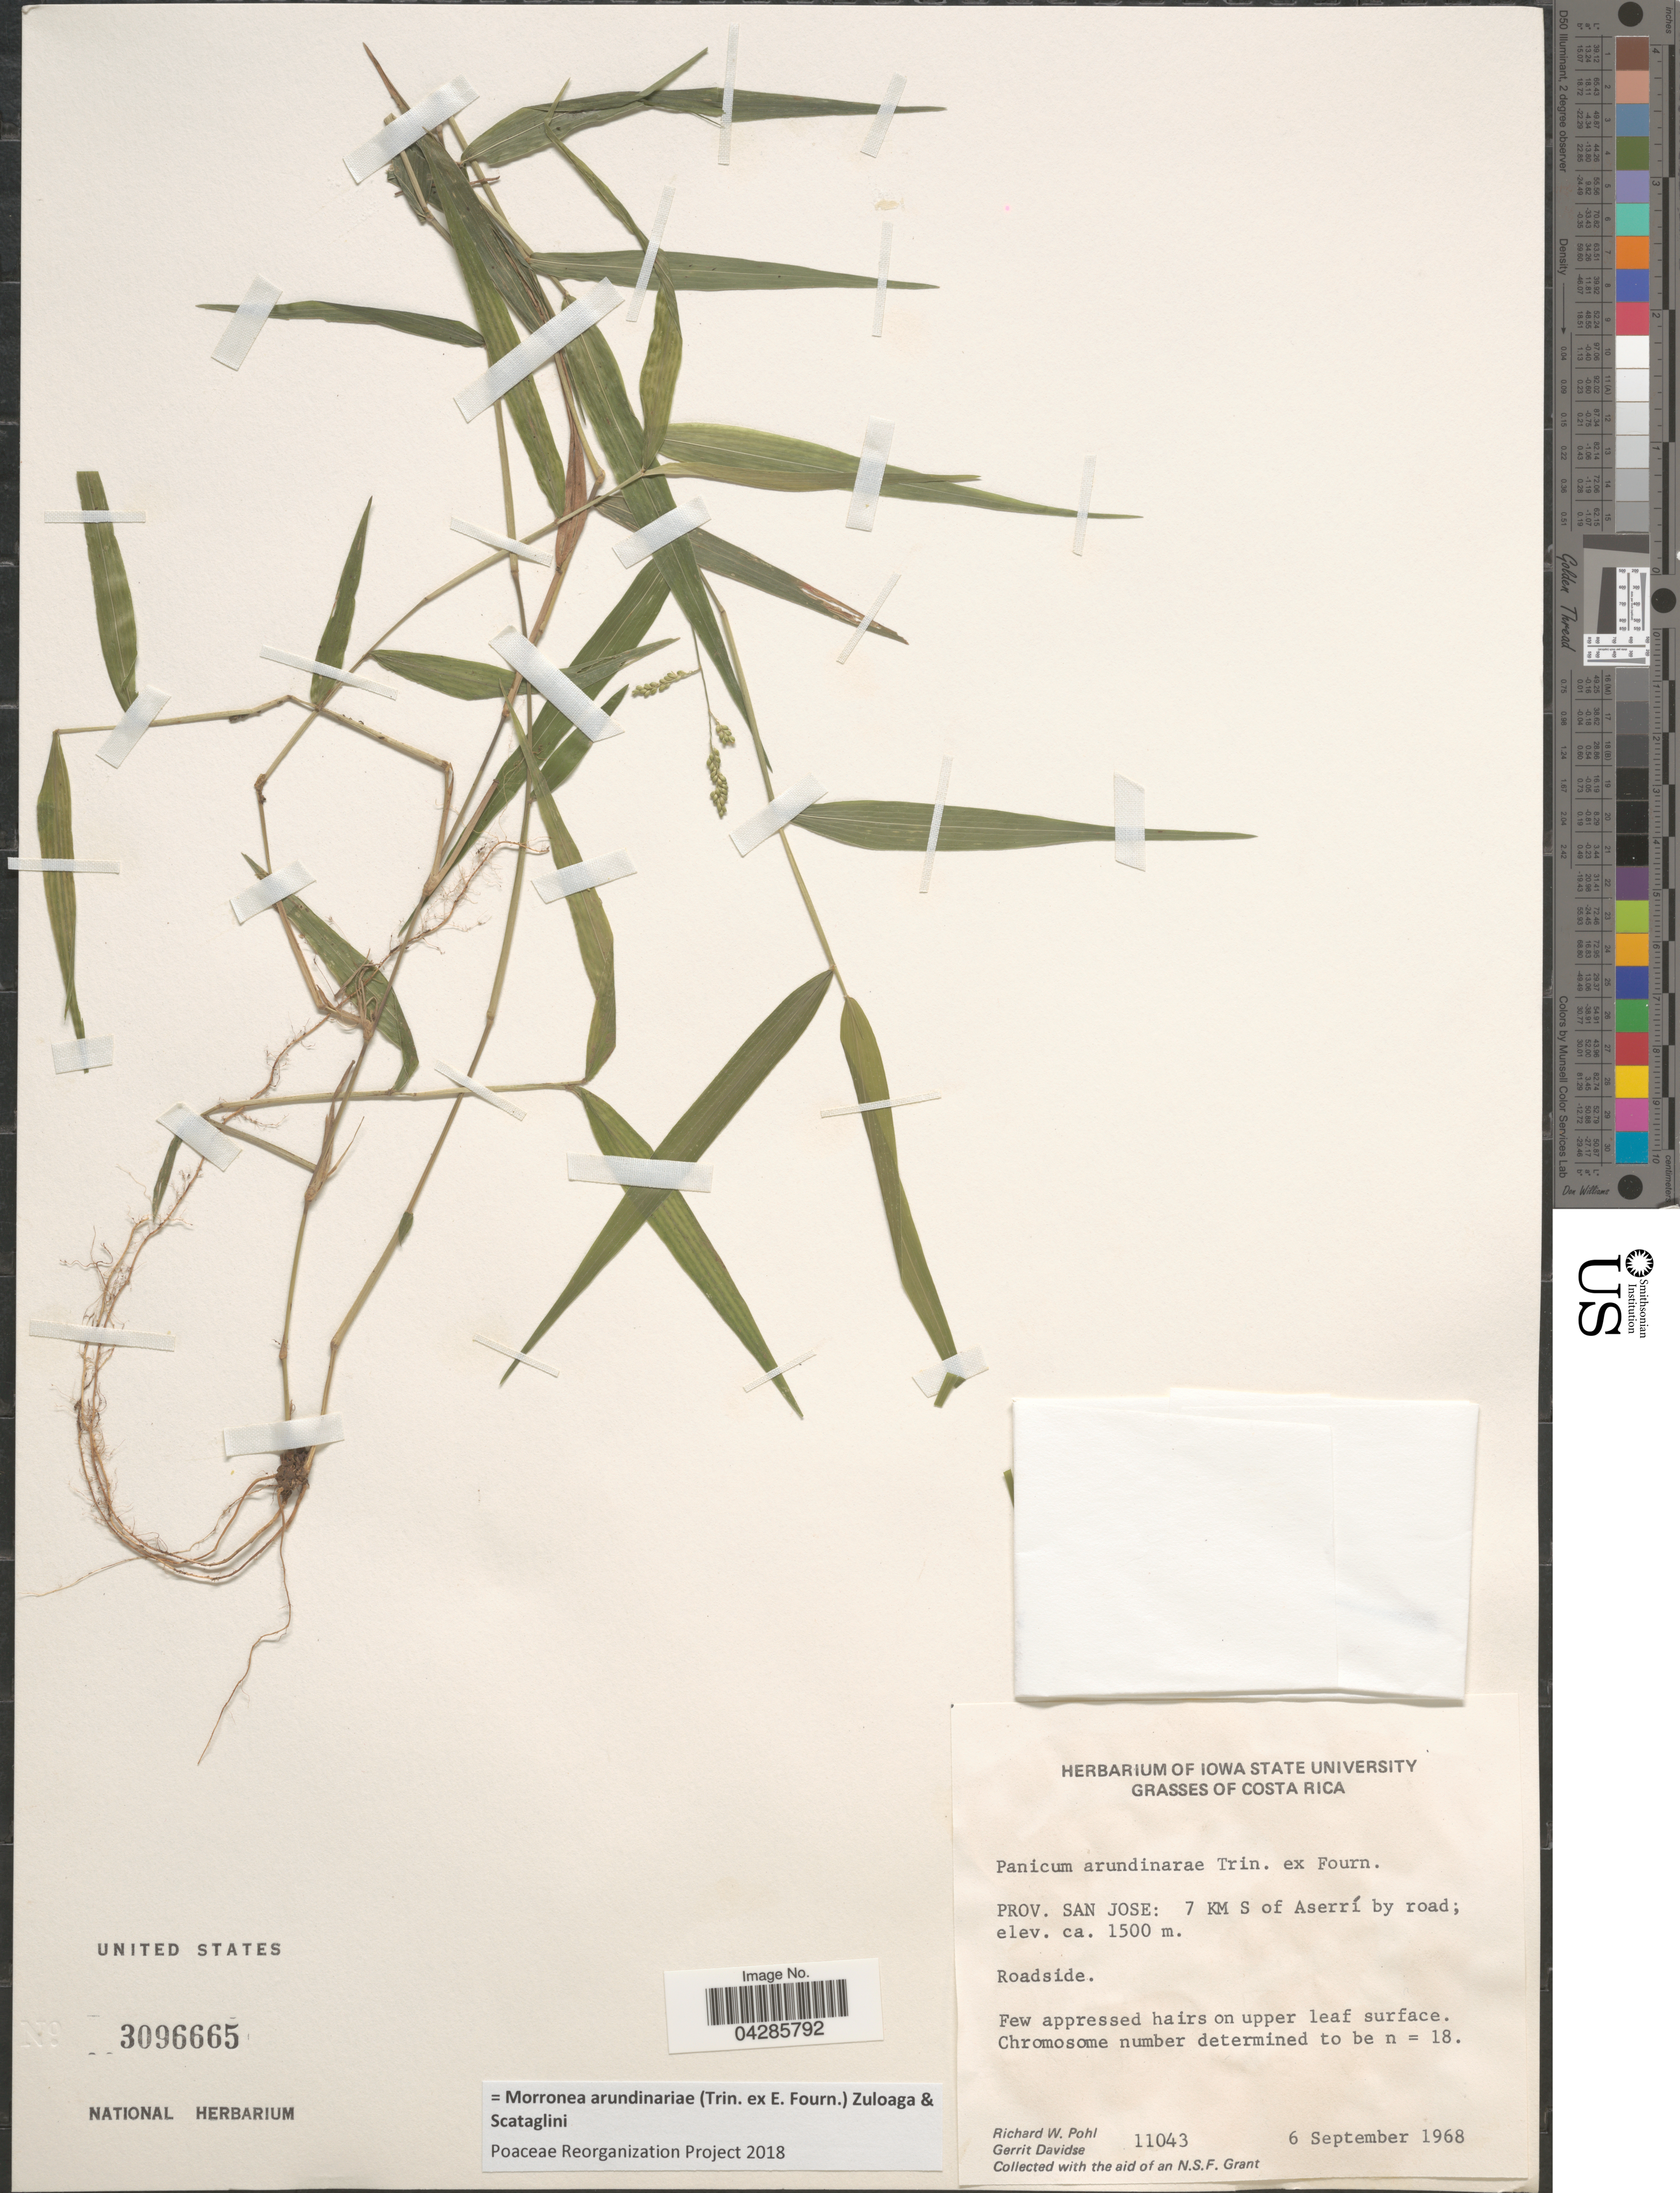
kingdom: Plantae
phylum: Tracheophyta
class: Liliopsida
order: Poales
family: Poaceae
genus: Morronea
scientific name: Morronea arundinariae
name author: (Trin. ex E. Fourn.) Zuloaga & Scataglini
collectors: R. W. Pohl & G. Davidse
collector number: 11043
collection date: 1968-09-06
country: Costa Rica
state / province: San José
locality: Prov. San Jose: 7 KM S of Aserrí by road. Roadside.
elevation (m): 1500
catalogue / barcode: US 3096665